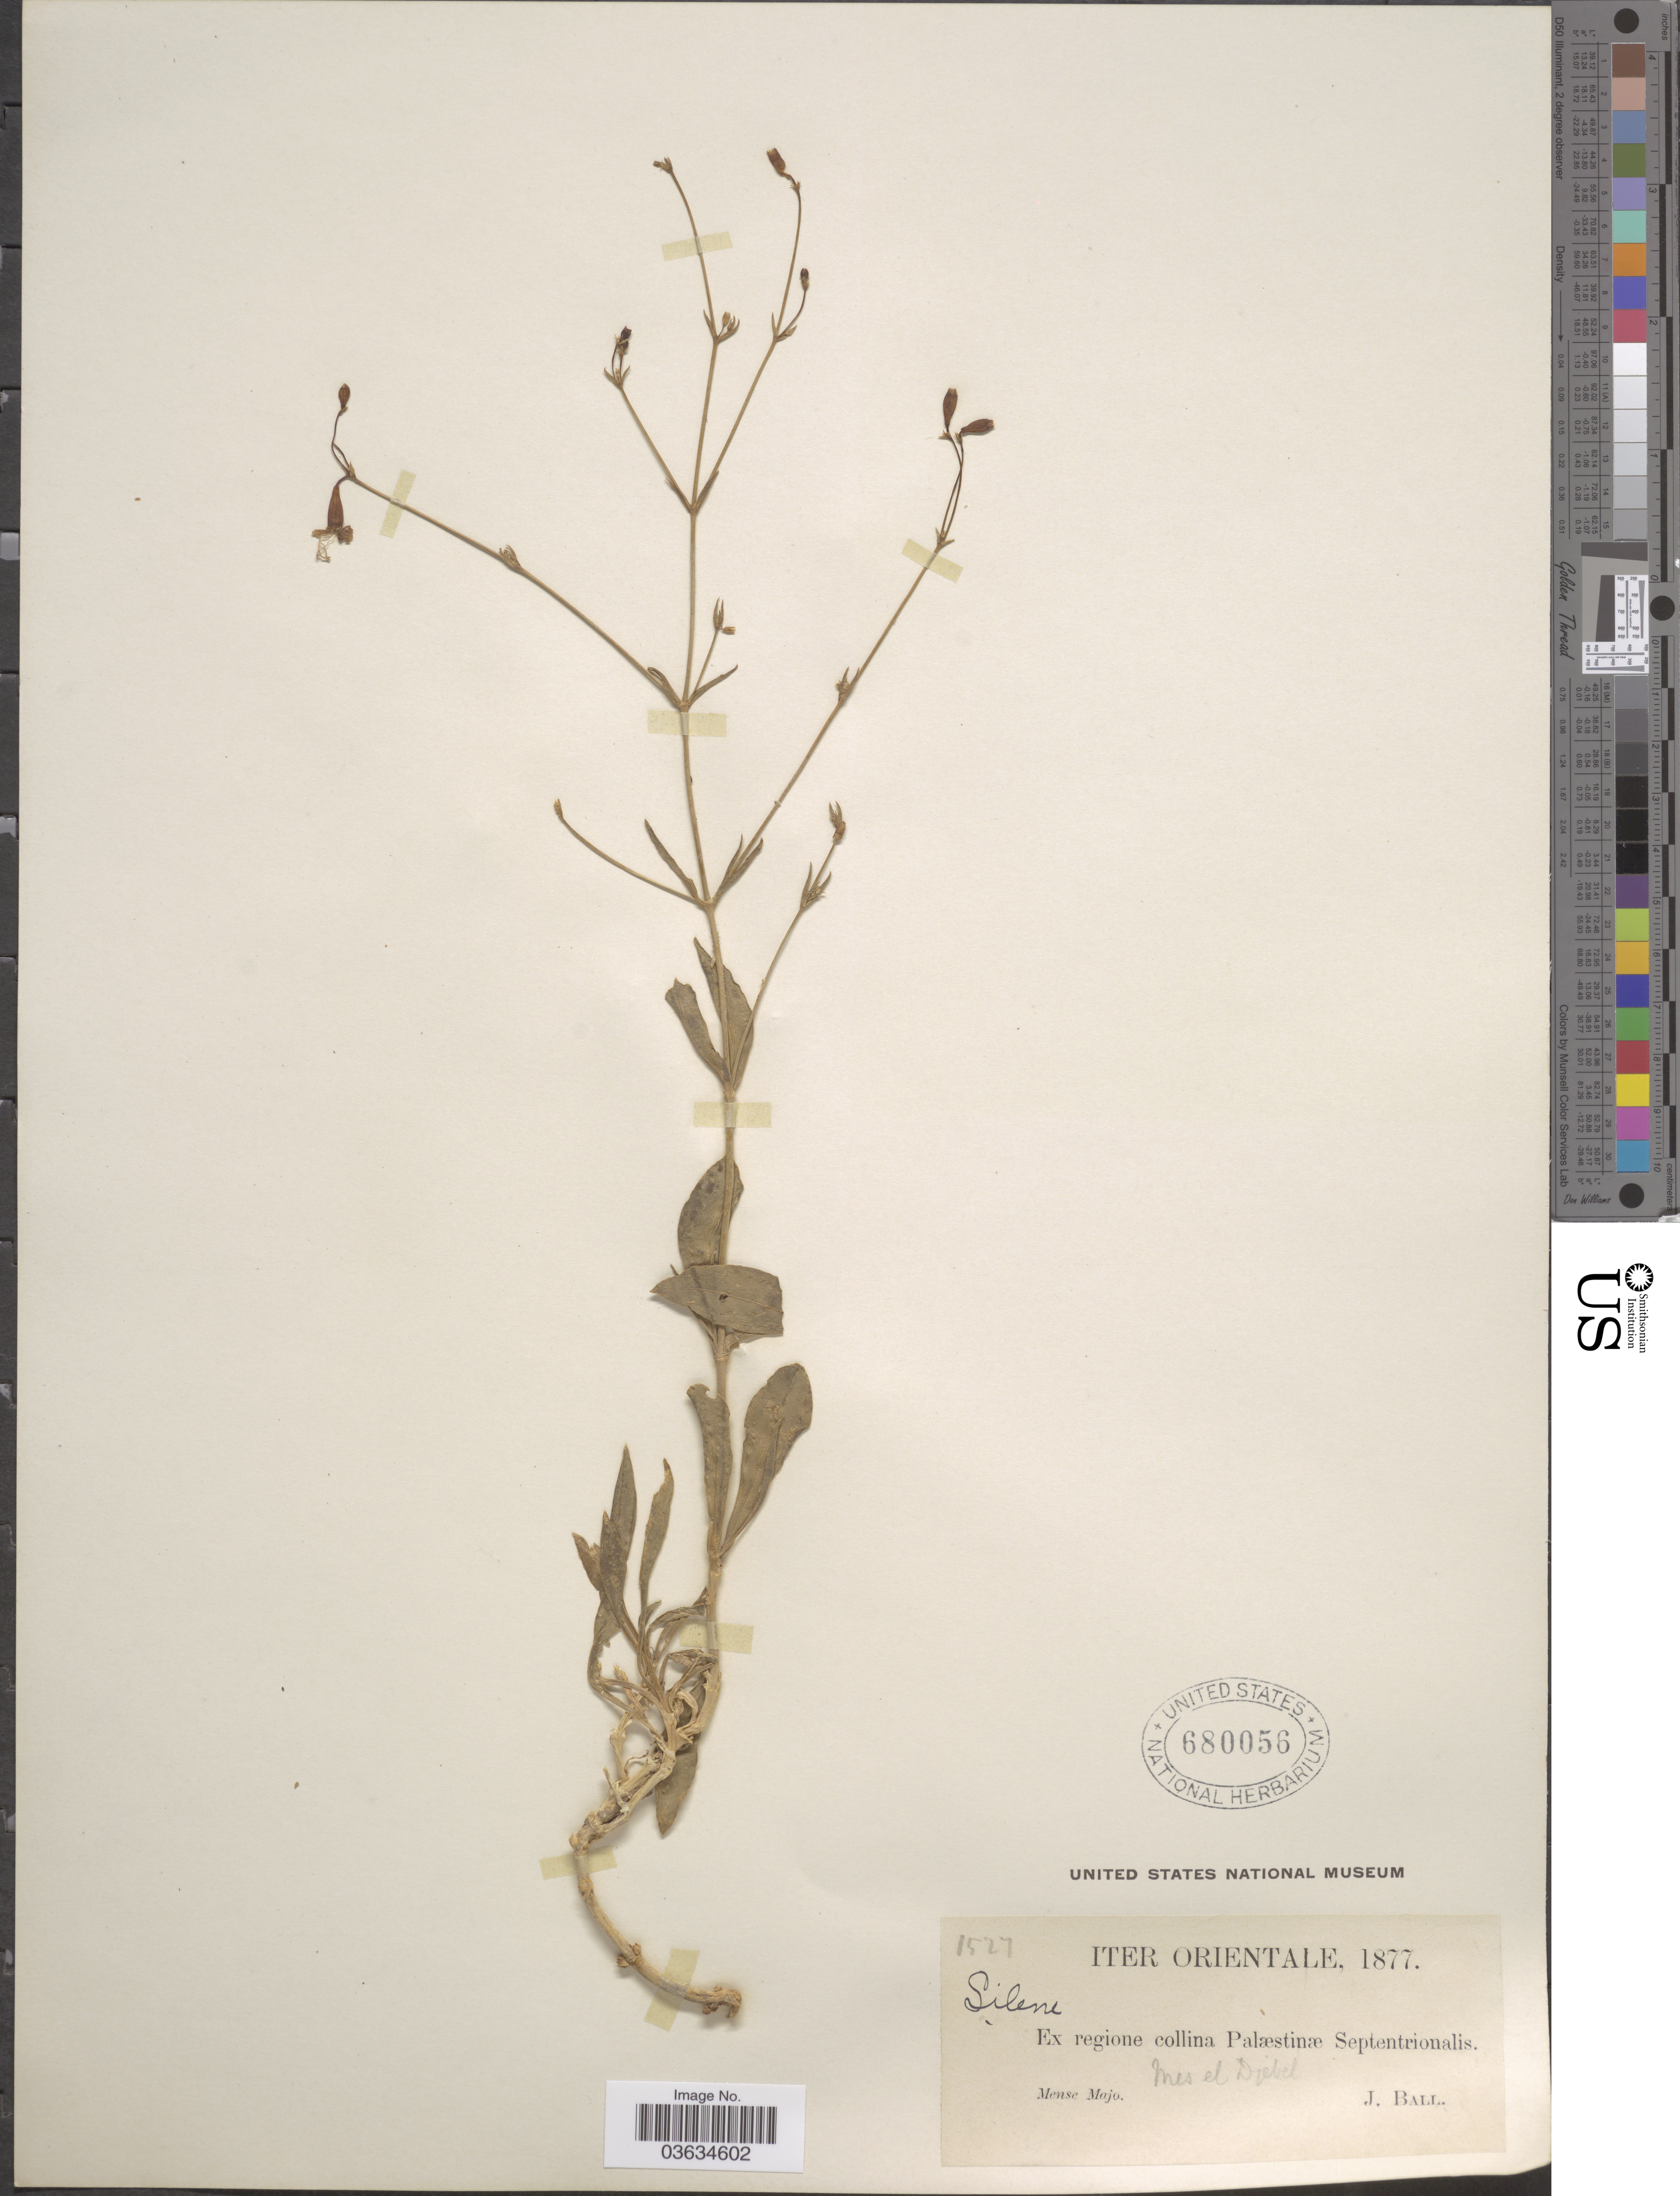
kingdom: Plantae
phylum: Tracheophyta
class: Magnoliopsida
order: Caryophyllales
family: Caryophyllaceae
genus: Silene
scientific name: Silene sp.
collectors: J. Ball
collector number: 1527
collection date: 1877-05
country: Israel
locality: Iter Orientale. Ex regione collina Palæstinæ Septentrionalis. Mes el Djebel .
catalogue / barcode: US 680056